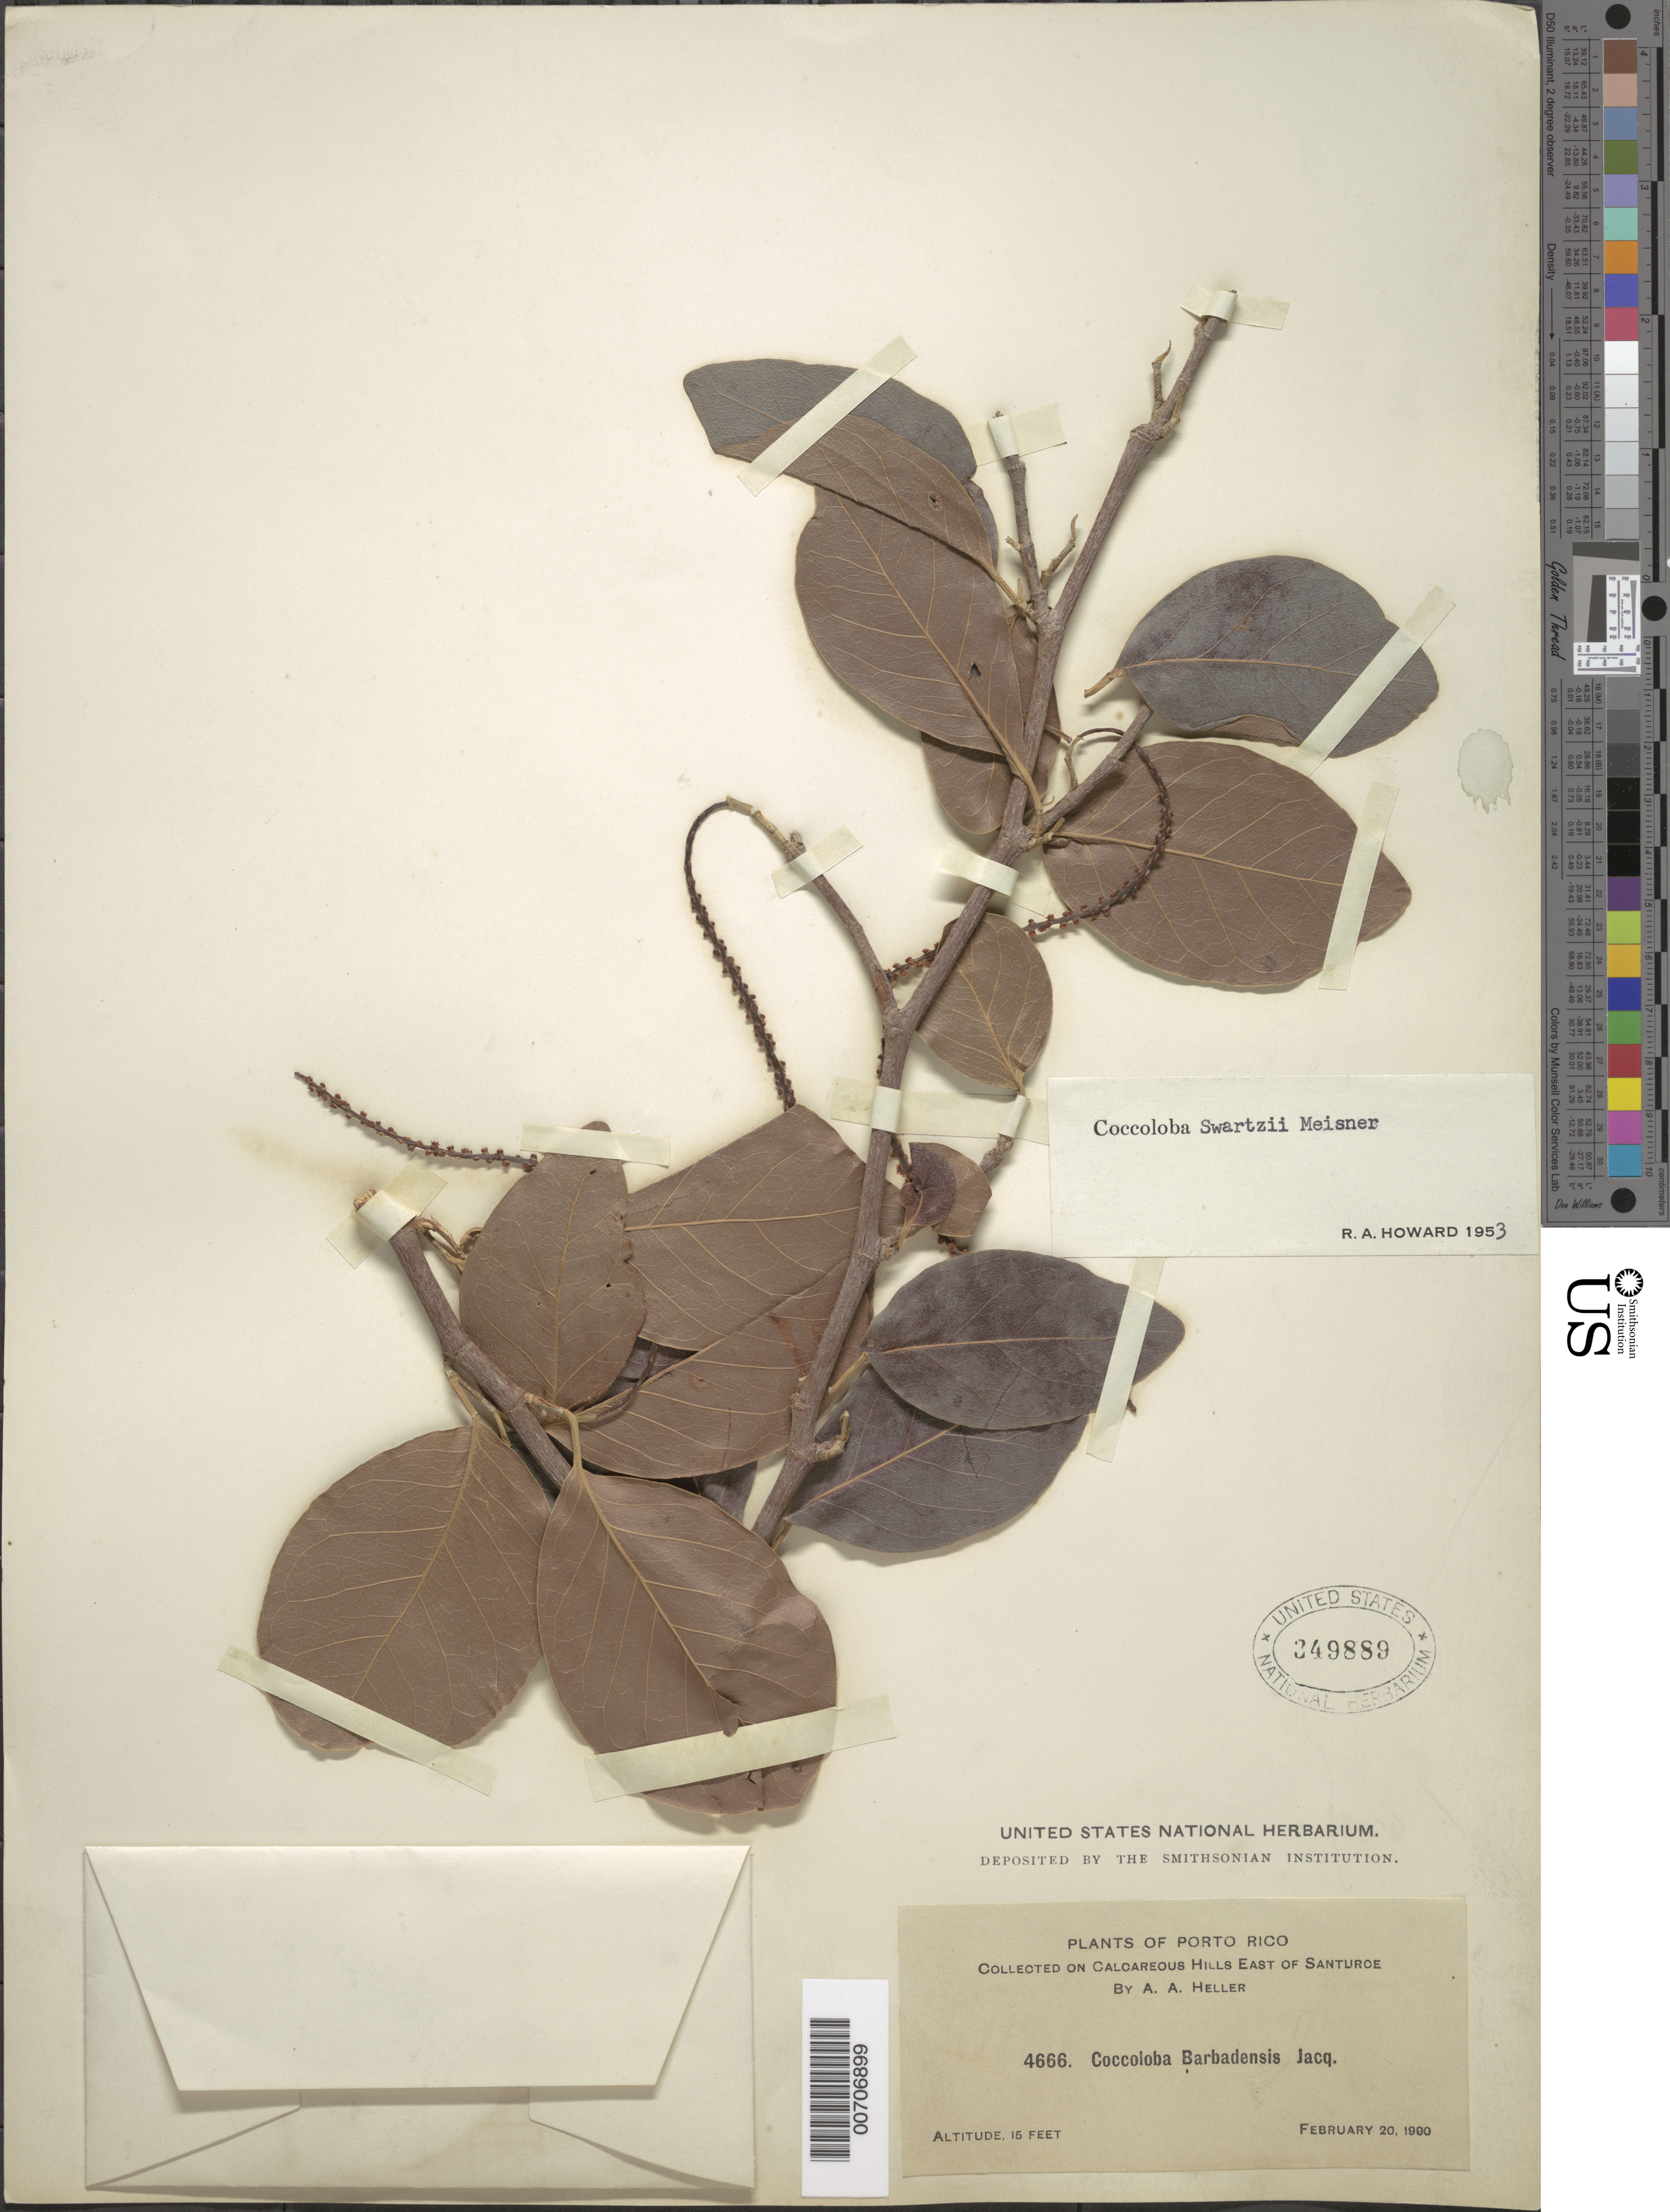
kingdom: Plantae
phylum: Tracheophyta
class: Magnoliopsida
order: Caryophyllales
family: Polygonaceae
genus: Coccoloba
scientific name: Coccoloba swartzii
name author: Meisn.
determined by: Howard, R. A.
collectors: A. A. Heller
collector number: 4666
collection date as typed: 20 Feb 1900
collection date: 1900-02-20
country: Puerto Rico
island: Greater Antilles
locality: Santurce, Calcareous hills E of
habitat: Calcareous hills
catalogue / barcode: US 349889